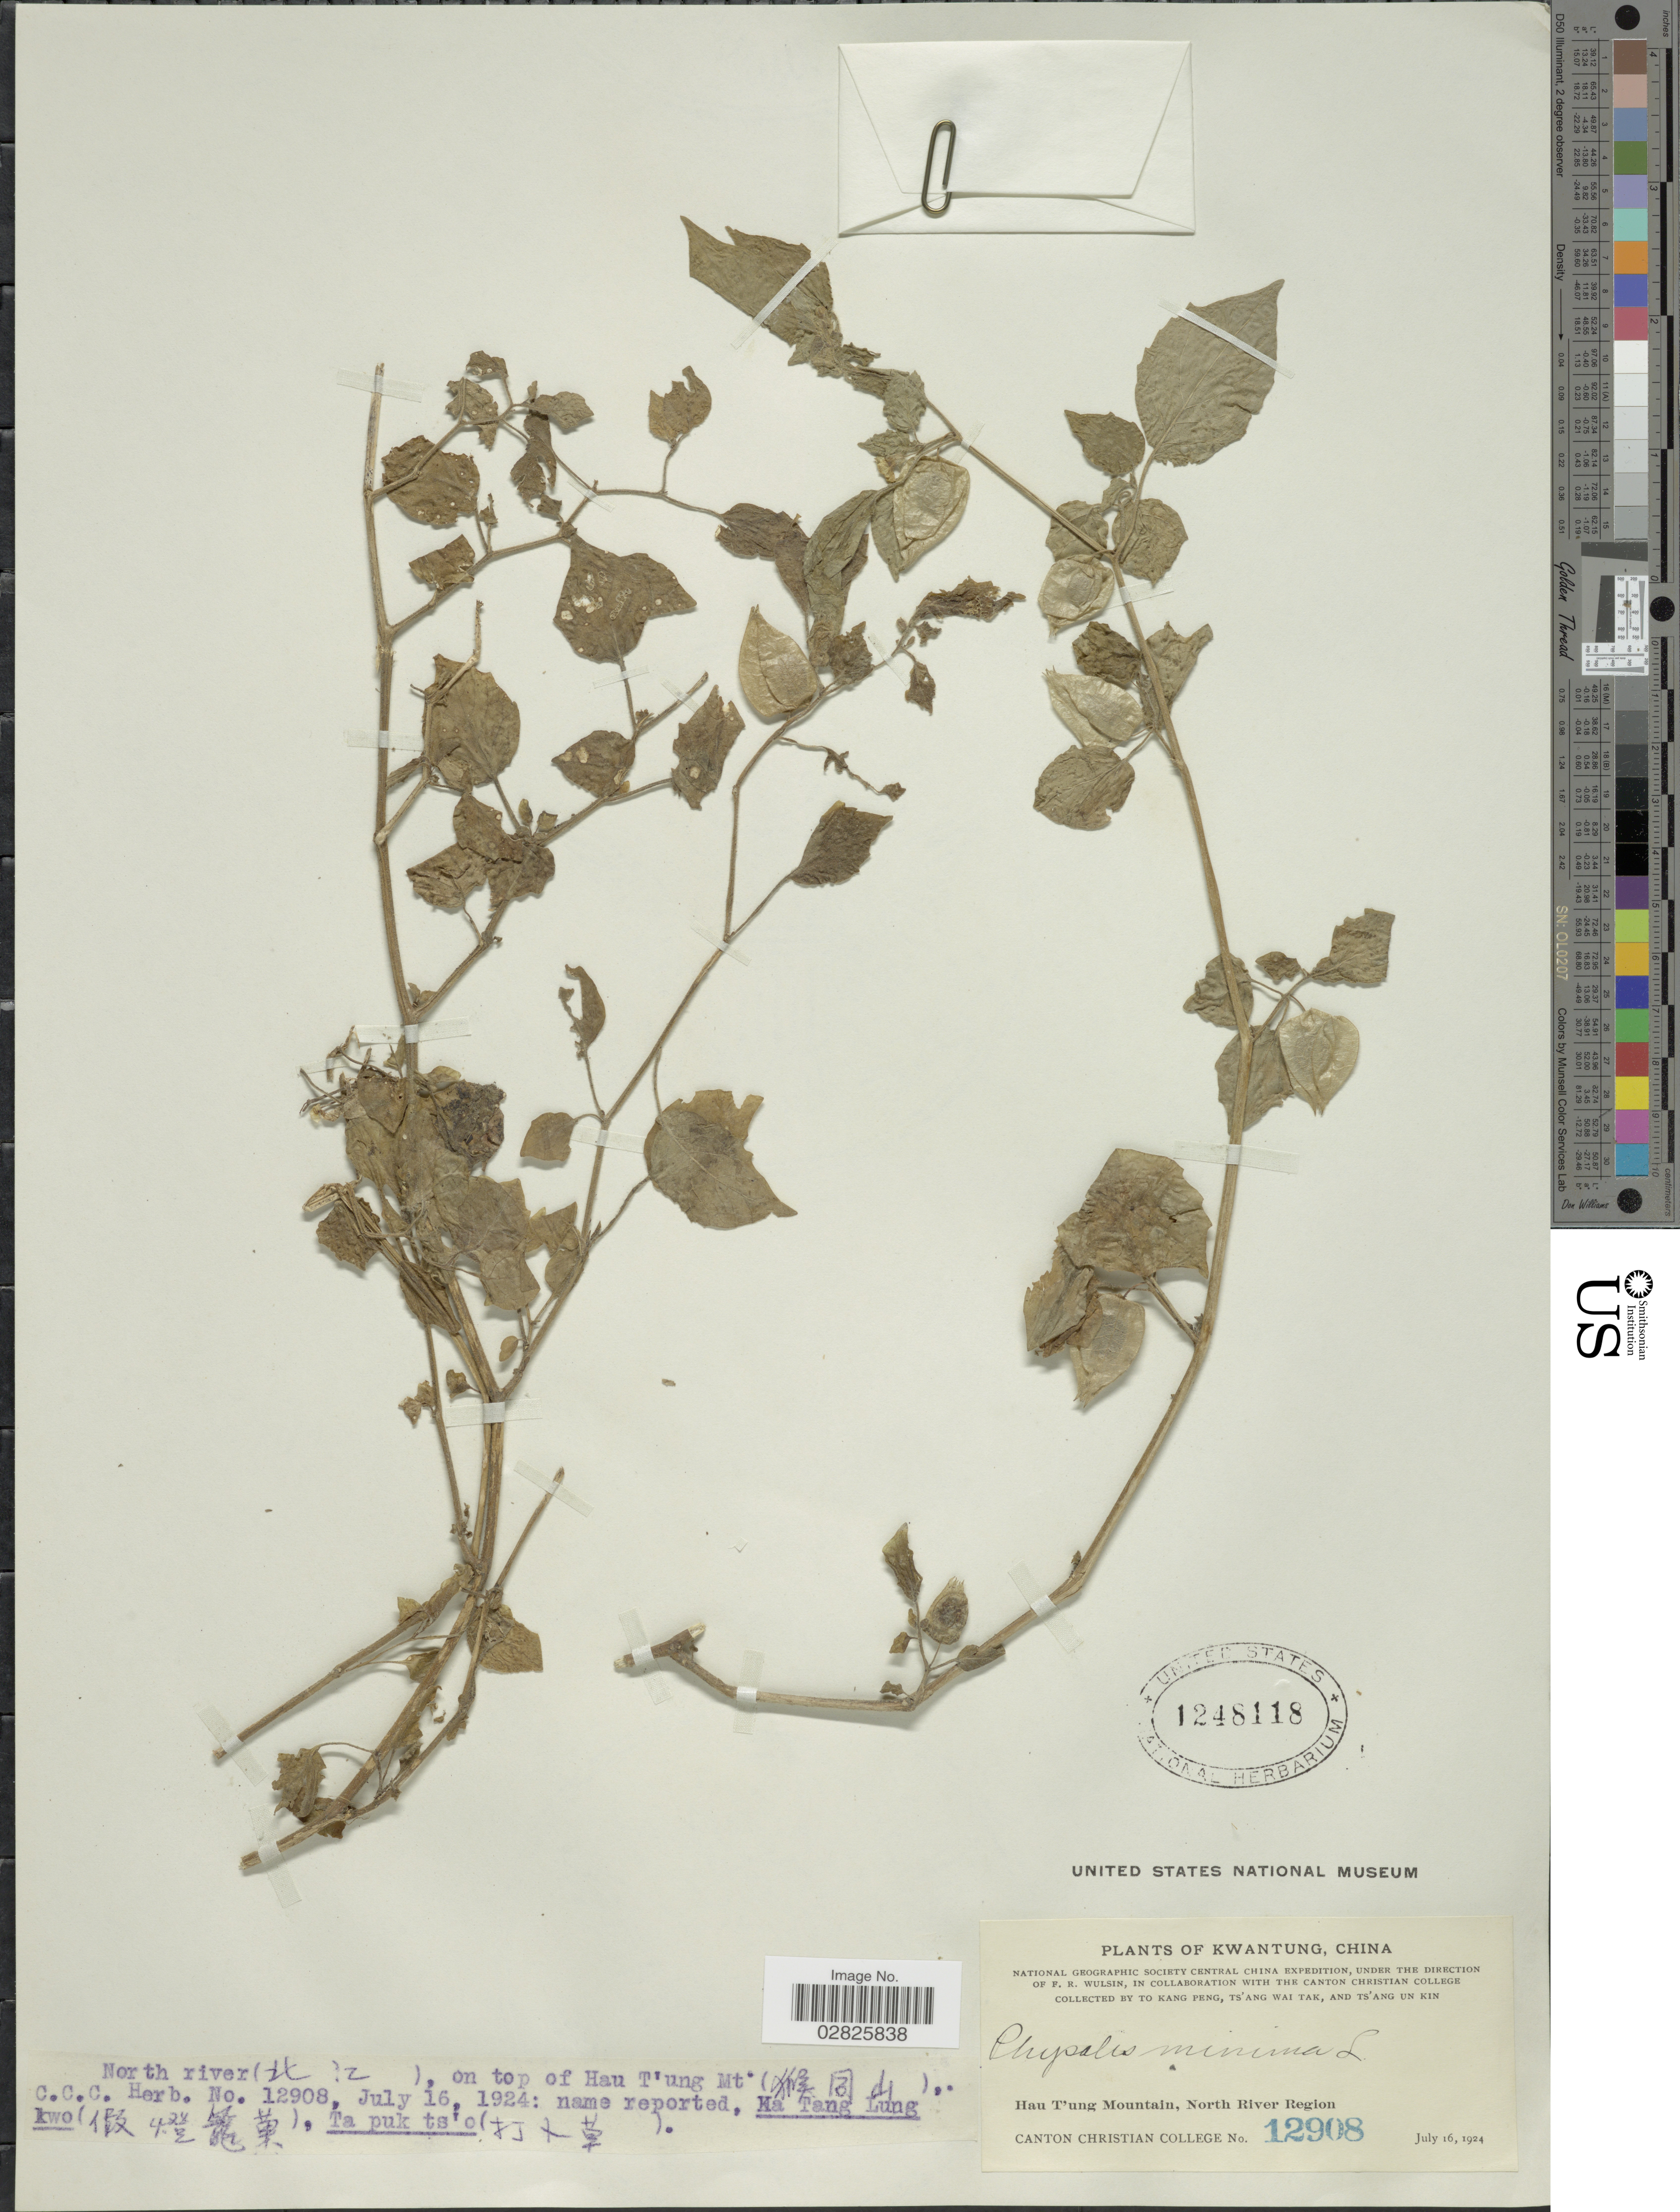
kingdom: Plantae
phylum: Tracheophyta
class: Magnoliopsida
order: Solanales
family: Solanaceae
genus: Physalis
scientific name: Physalis minima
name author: L.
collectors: K. Peng, W. T. Tsang & Ts' Ang Un Kin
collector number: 12908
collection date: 1924-07-16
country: China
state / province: Guangdong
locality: Kwantung. Hau T'ung Mountain, North River Region.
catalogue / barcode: US 1248118